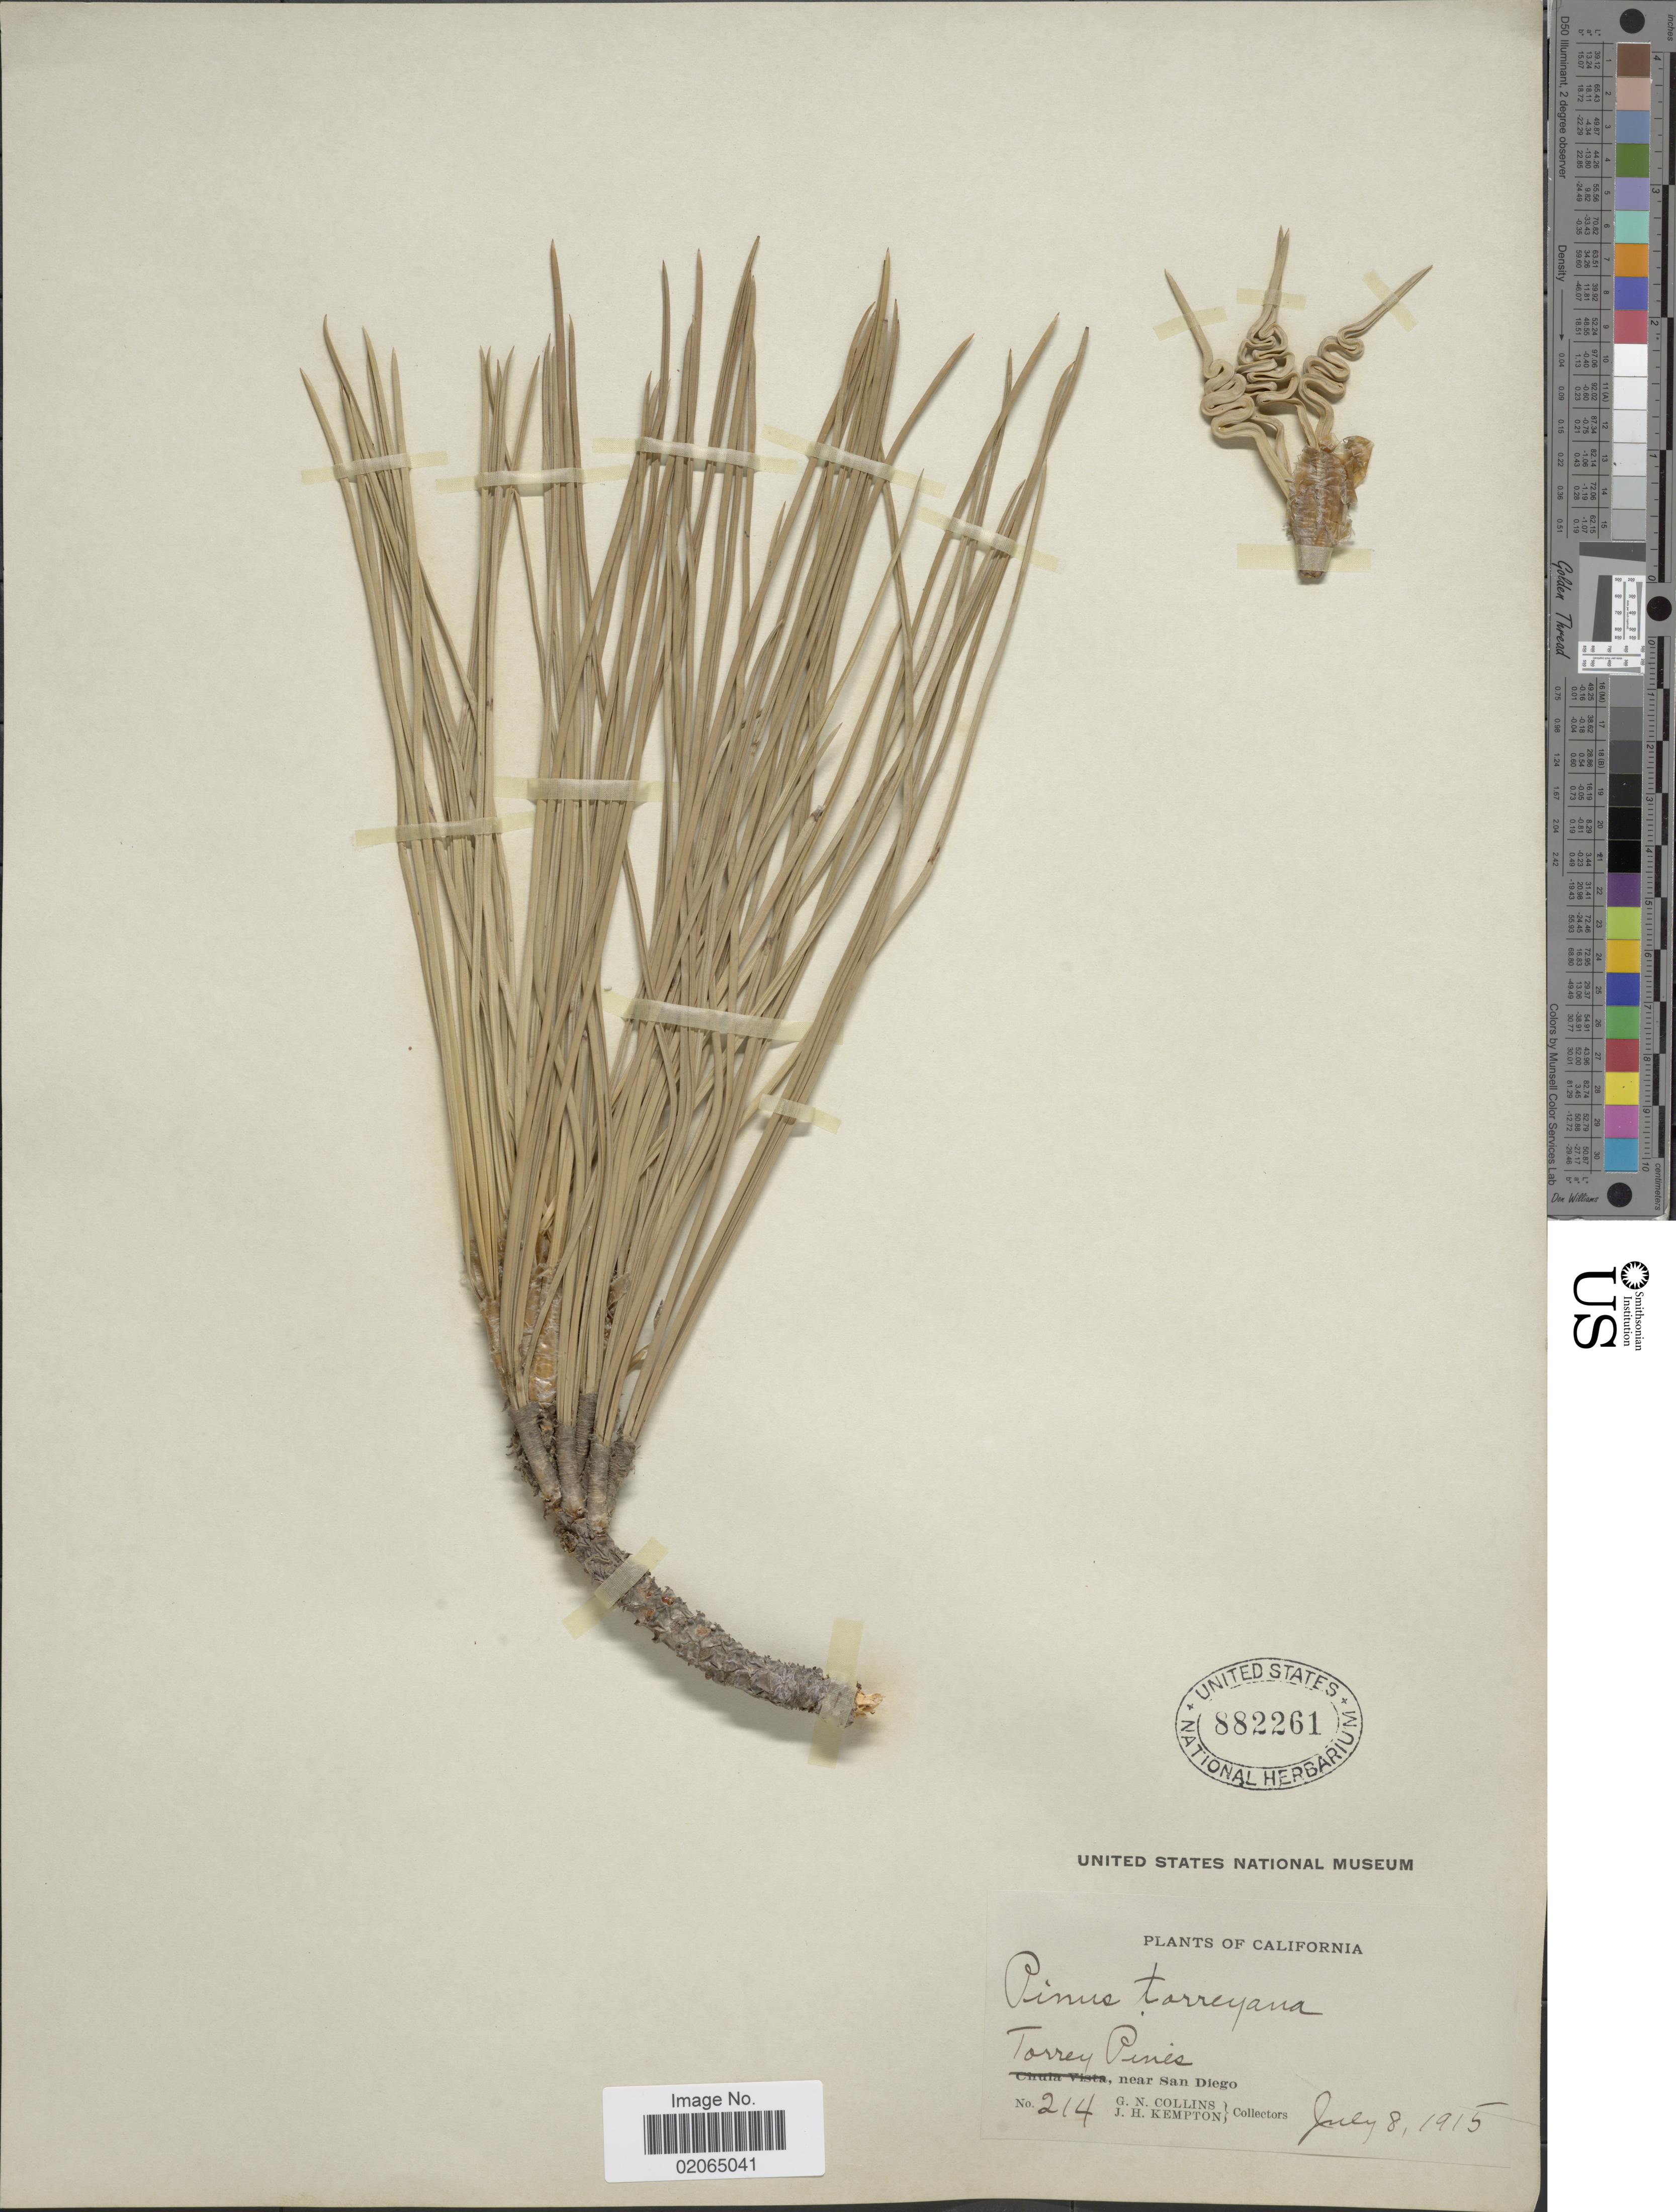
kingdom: Plantae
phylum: Tracheophyta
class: Pinopsida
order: Pinales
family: Pinaceae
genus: Pinus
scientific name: Pinus torreyana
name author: Parry ex Carrière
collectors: G. Collins & J. H. Kempton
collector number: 214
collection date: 1915-07-08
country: United States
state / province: California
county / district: San Diego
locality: Torrey Pines near San Diego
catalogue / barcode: US 882261